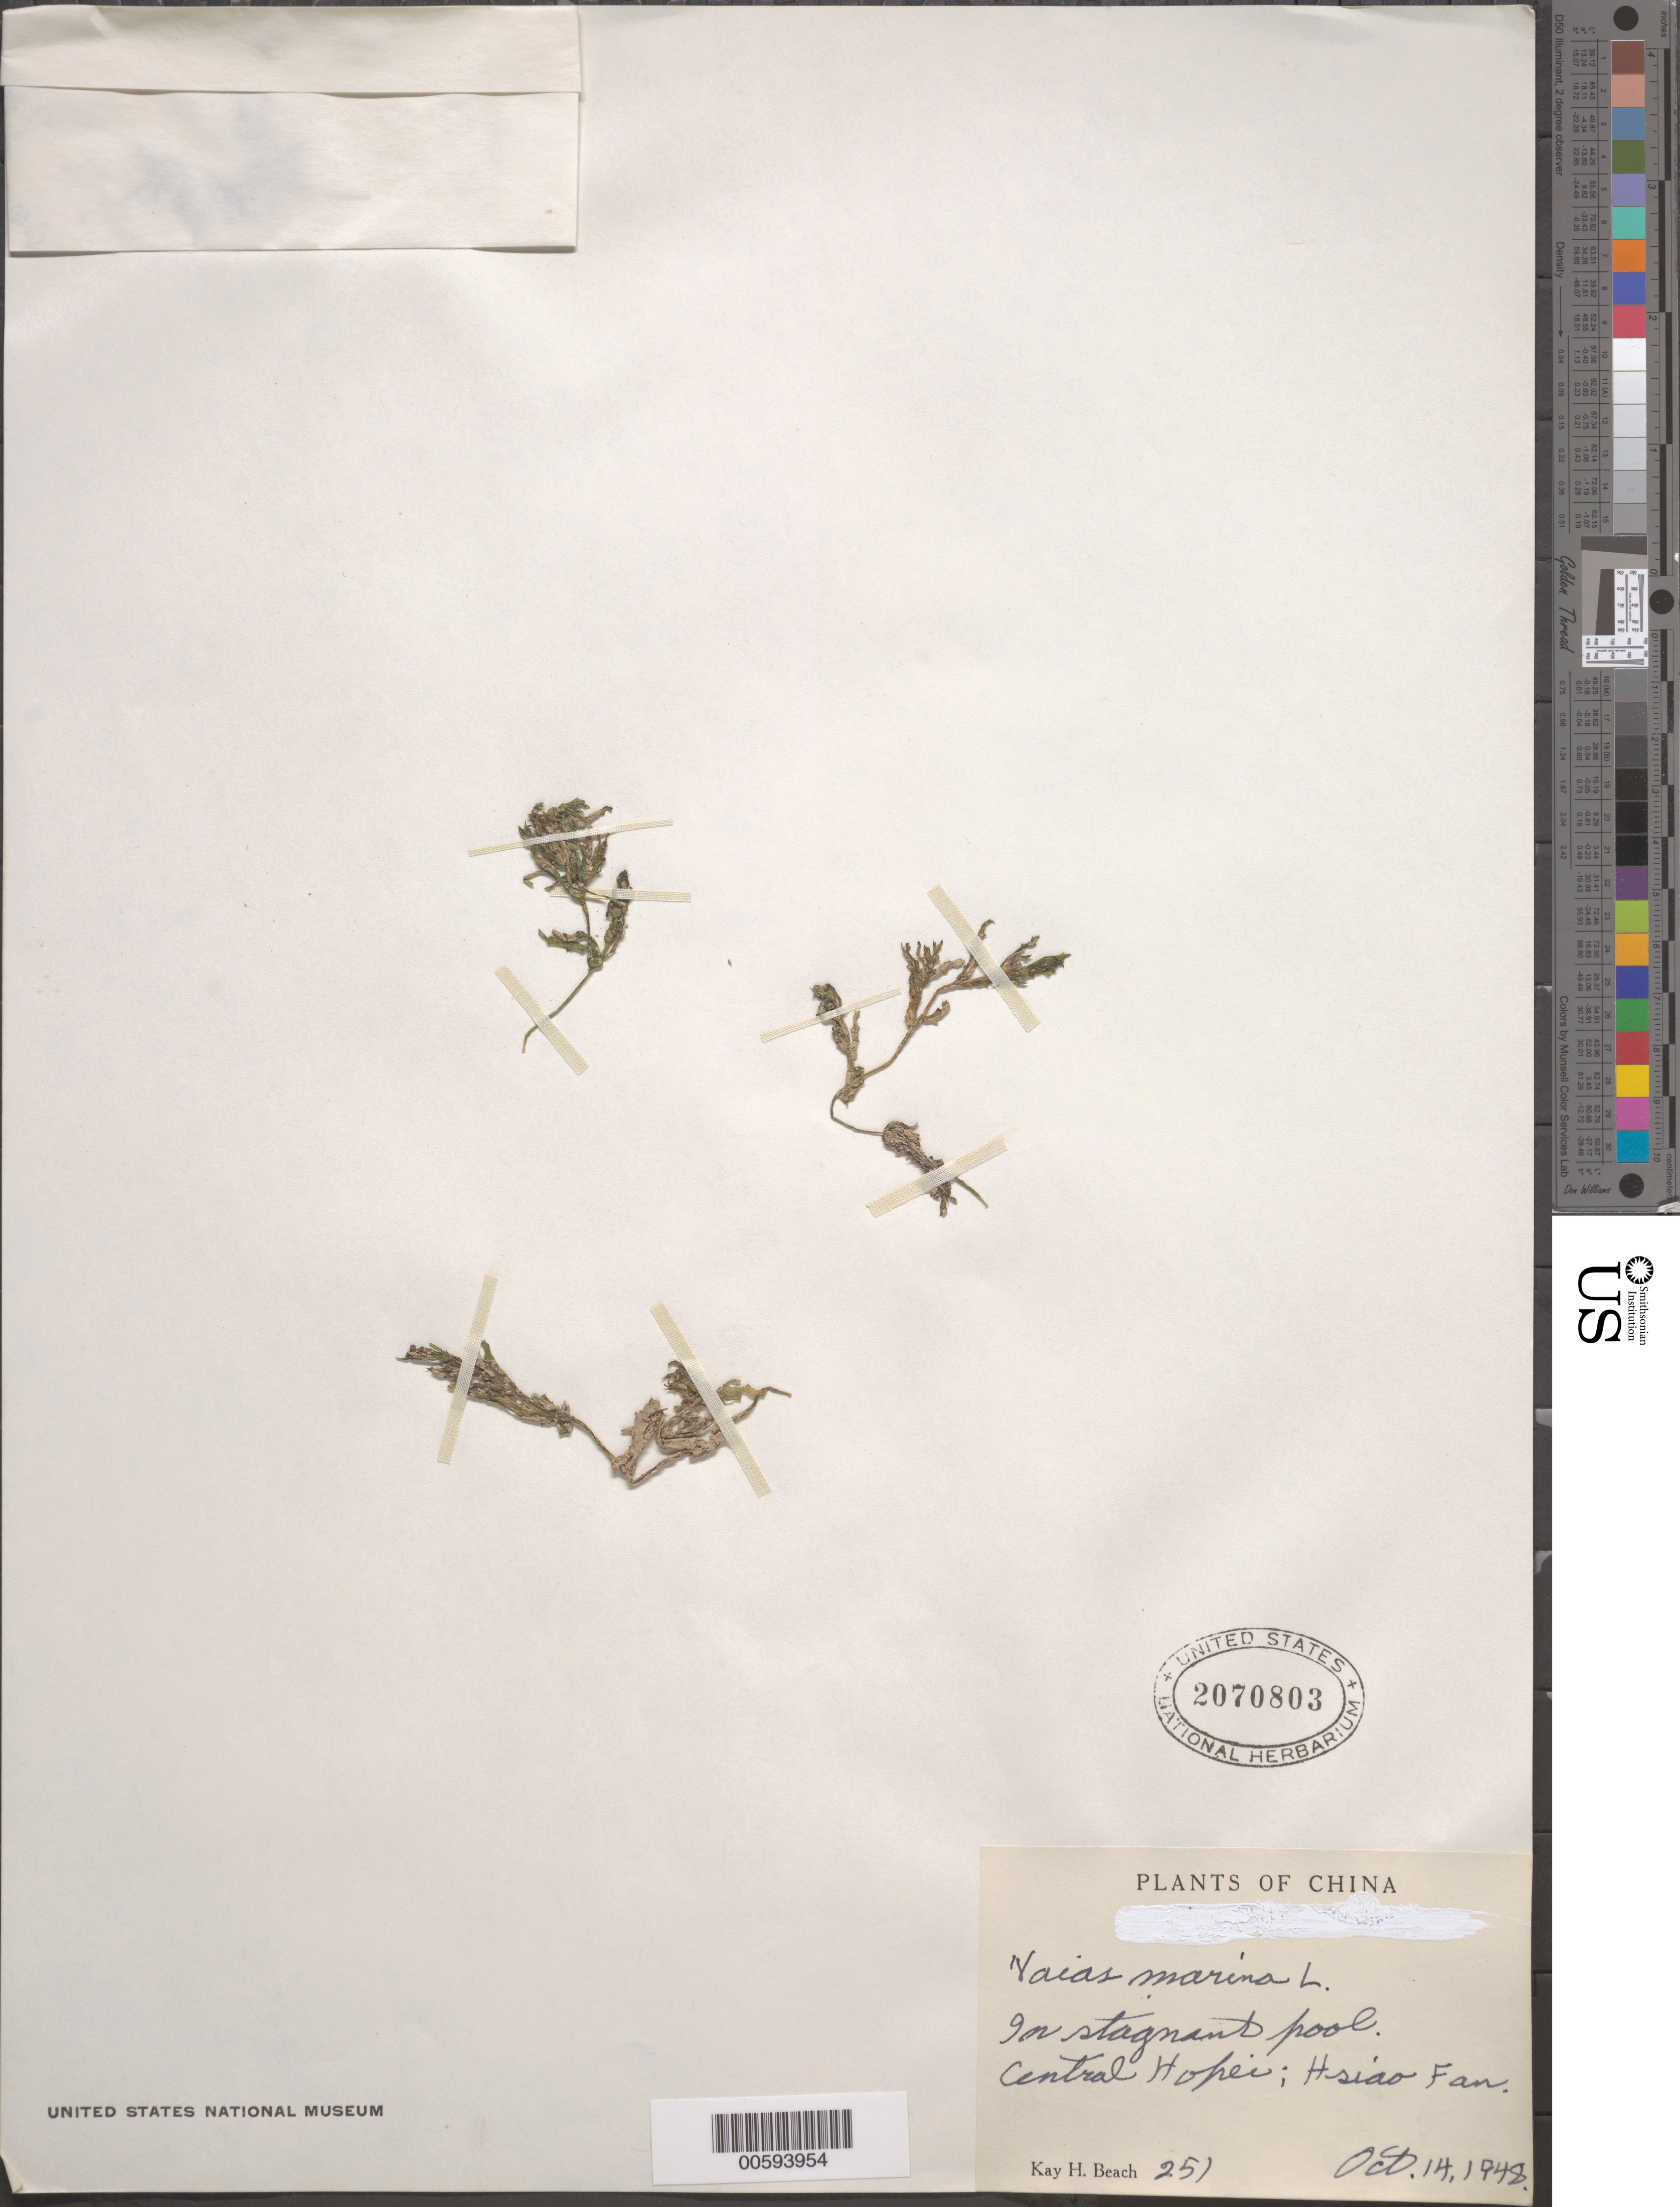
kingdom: Plantae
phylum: Tracheophyta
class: Liliopsida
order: Alismatales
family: Hydrocharitaceae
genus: Najas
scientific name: Najas marina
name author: L.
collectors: K. H. Beach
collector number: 251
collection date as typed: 14 Oct 1948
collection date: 1948-10-14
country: China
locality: Central Hopei, Hsiao Fan.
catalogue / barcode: US 2070803